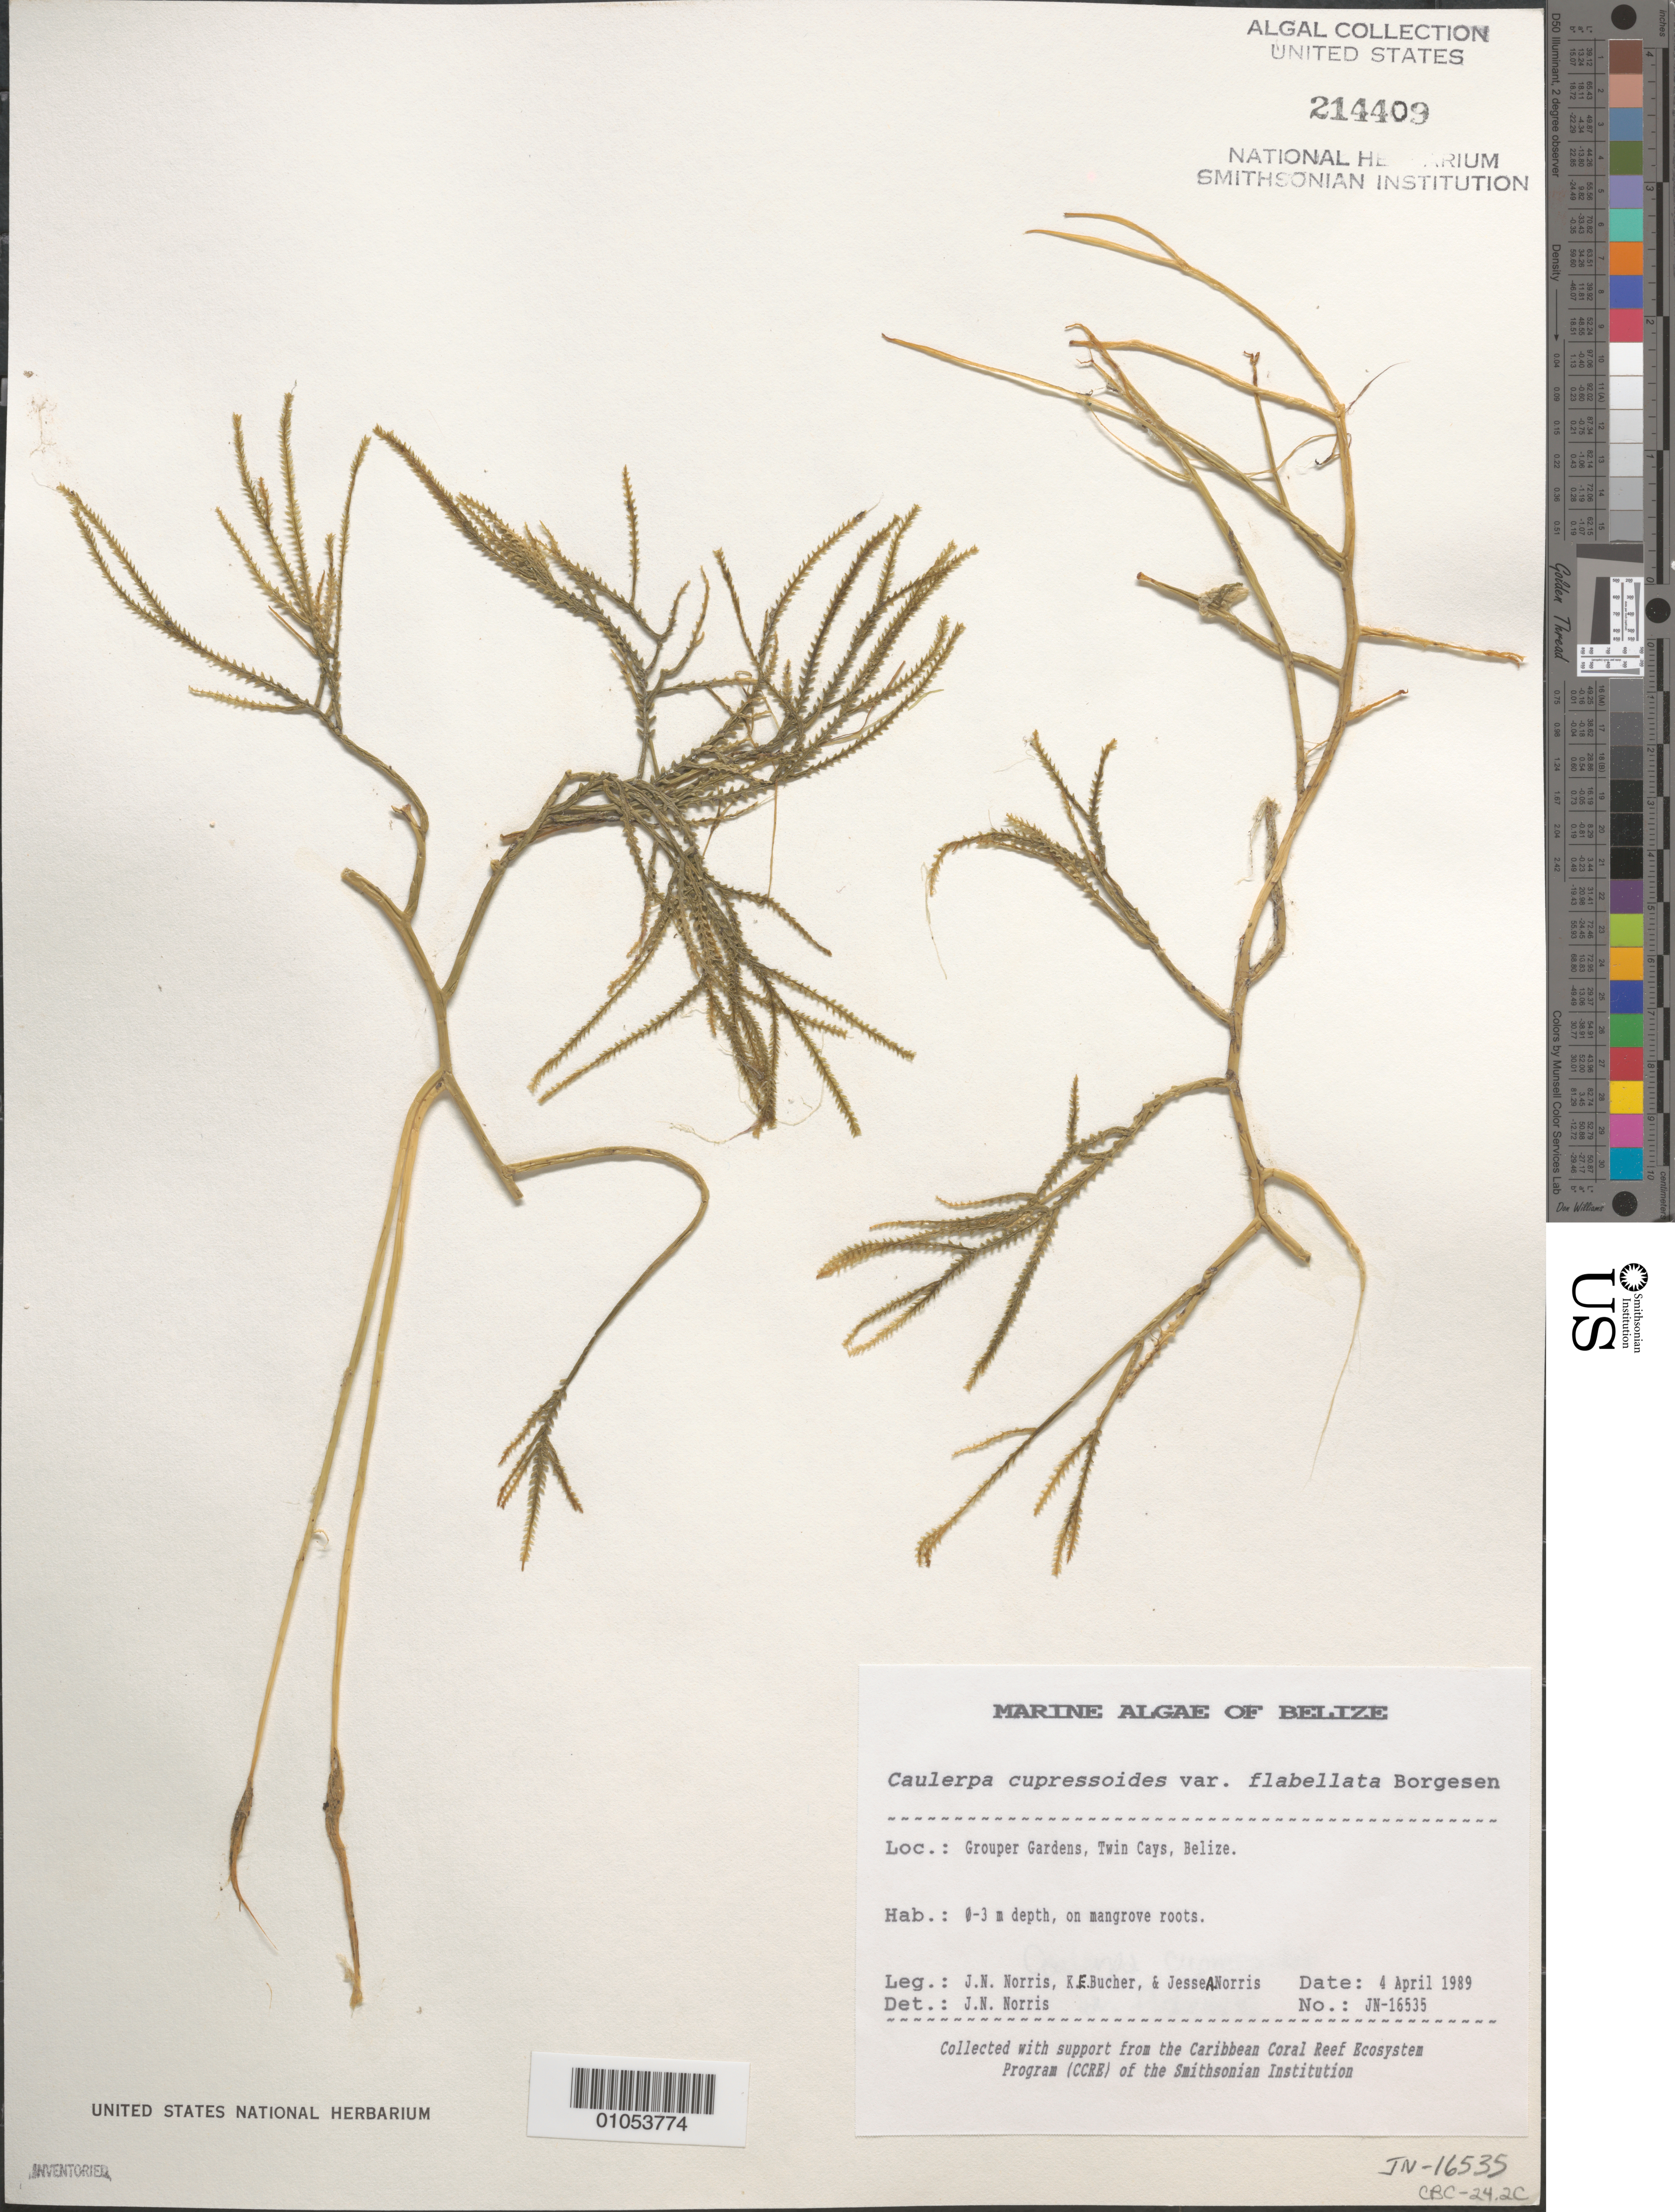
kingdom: Plantae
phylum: Chlorophyta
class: Ulvophyceae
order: Bryopsidales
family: Caulerpaceae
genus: Caulerpa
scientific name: Caulerpa cupressoides var. flabellata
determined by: Norris, James N.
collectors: J. N. Norris, K. E. Bucher & J. A. Norris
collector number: JN-16535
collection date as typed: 04 Apr 1989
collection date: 1989-04-04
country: Belize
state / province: Stann Creek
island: Twin Cays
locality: Grouper Gardens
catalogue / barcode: US 214409